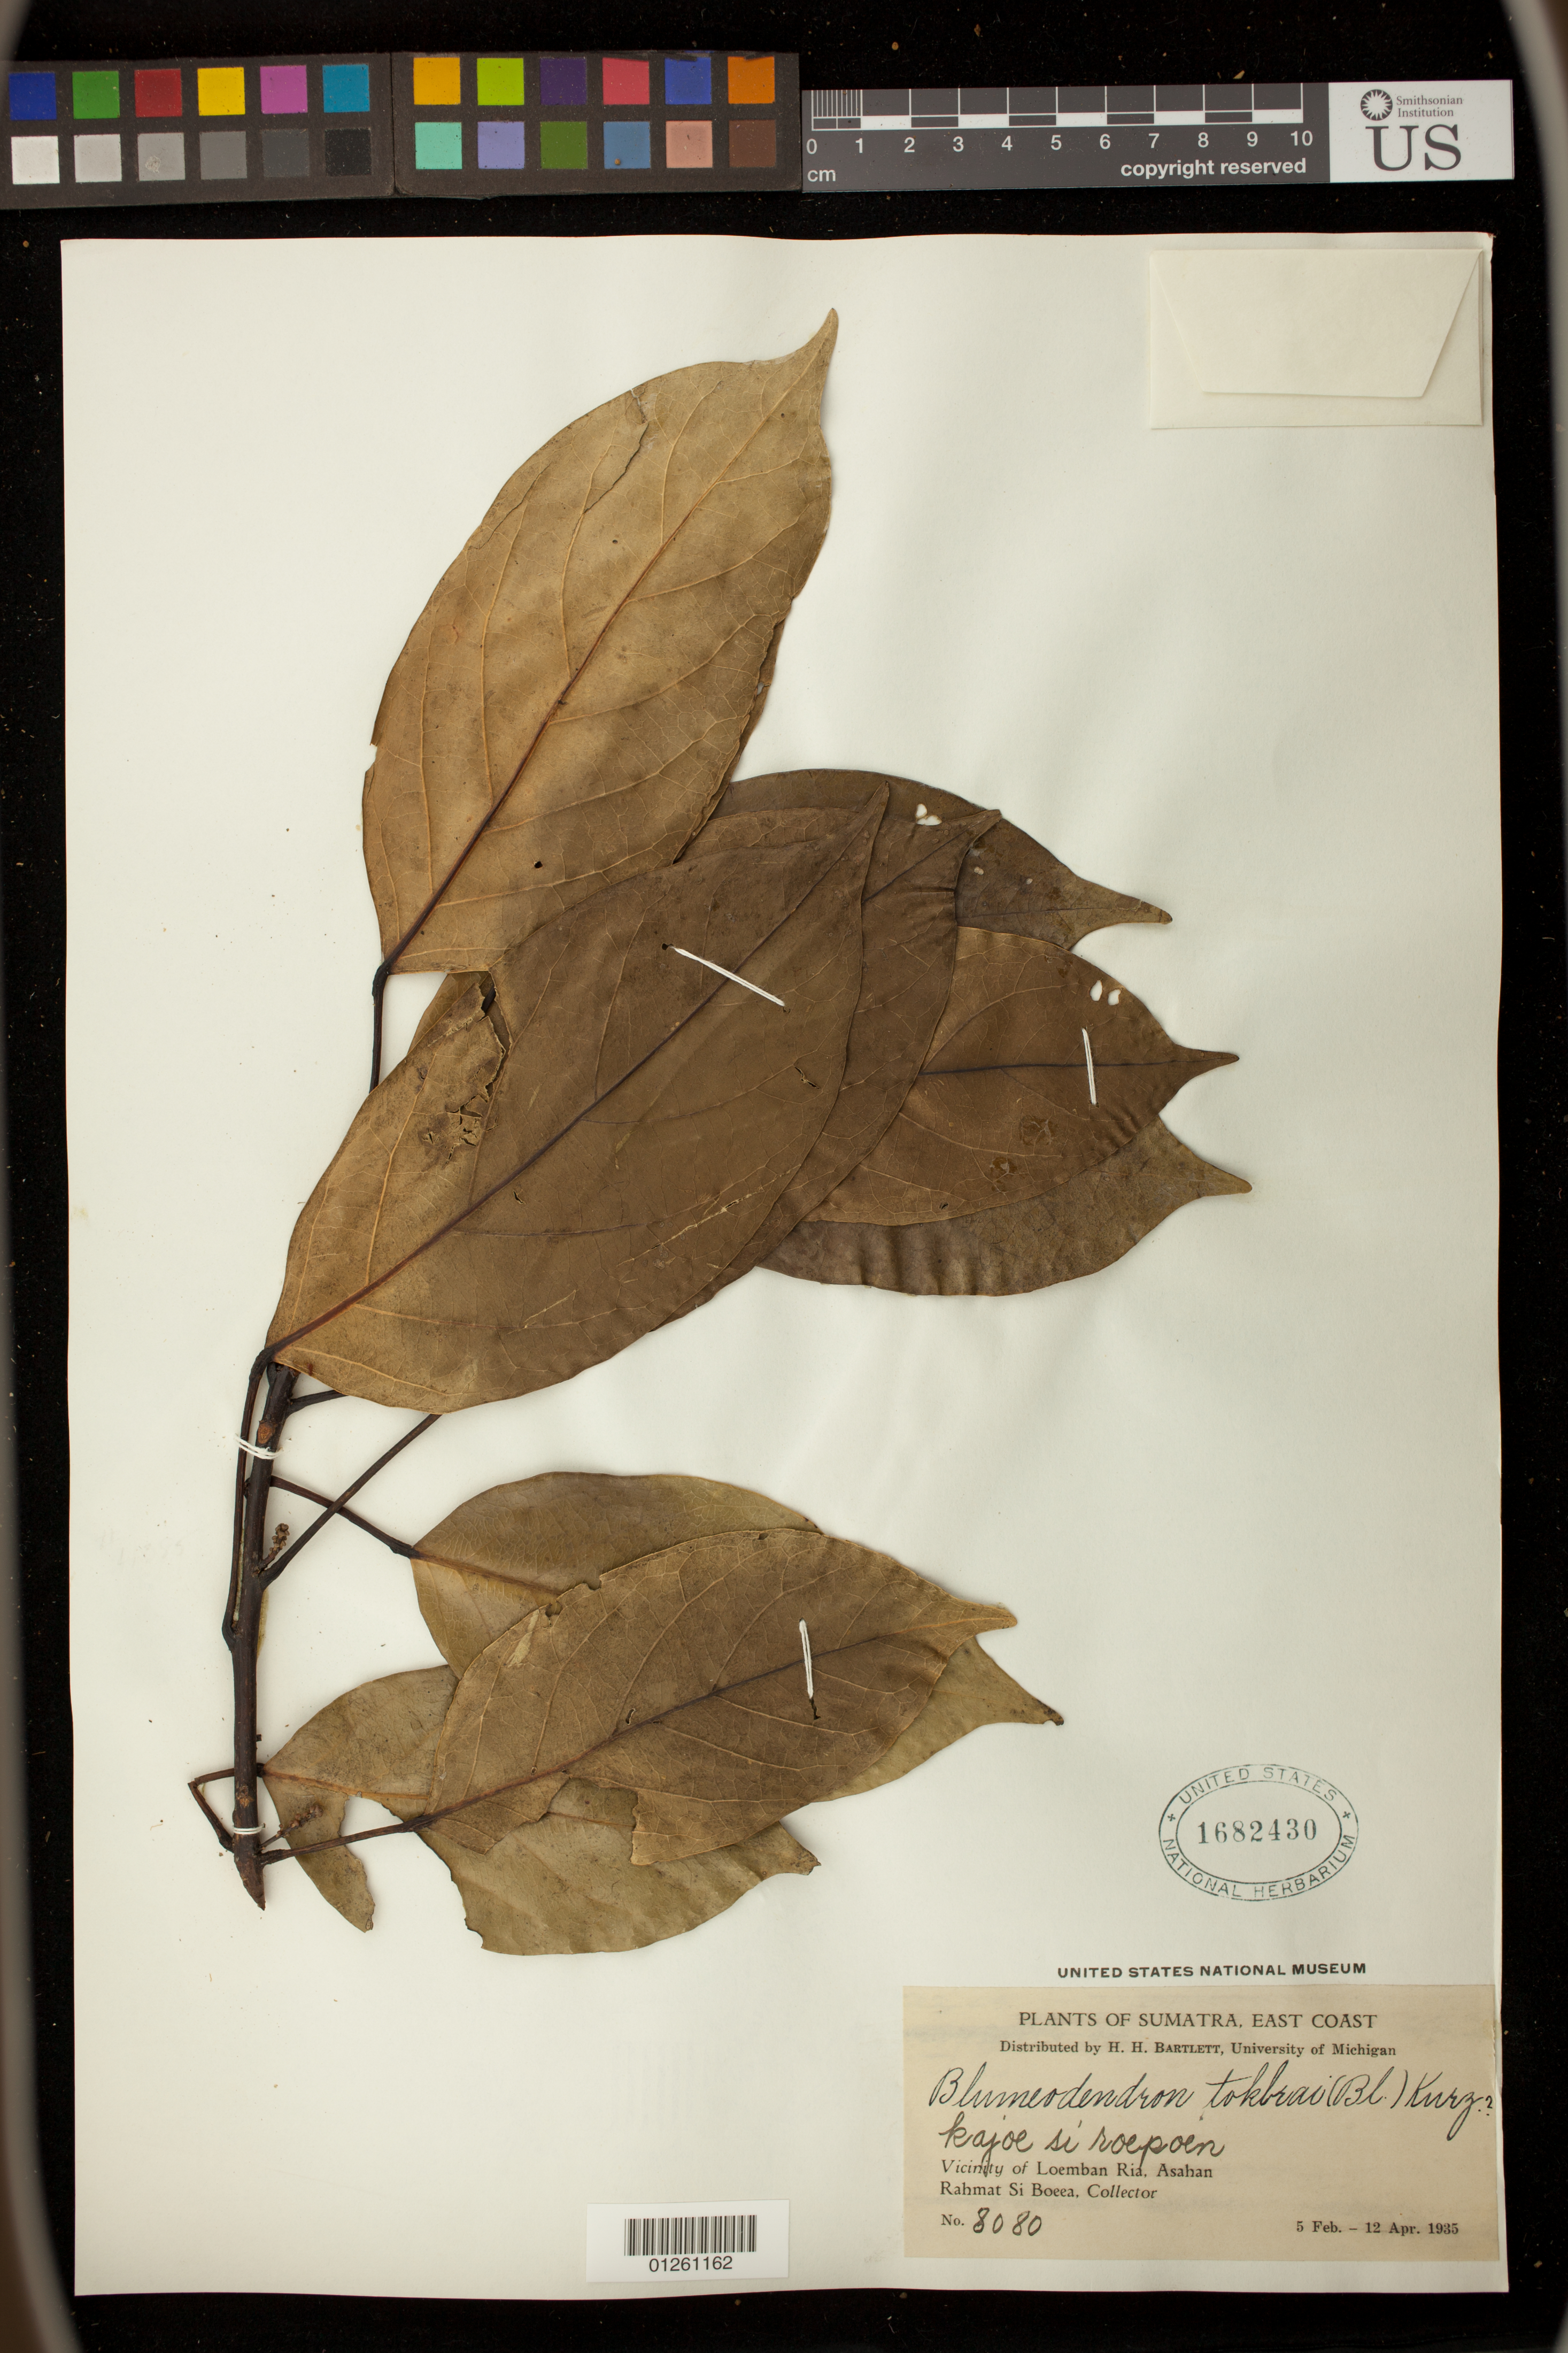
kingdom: Plantae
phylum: Tracheophyta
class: Magnoliopsida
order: Malpighiales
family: Euphorbiaceae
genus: Blumeodendron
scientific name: Blumeodendron tokbrai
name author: (Blume) Kurz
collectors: Rahmat Si Boeea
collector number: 8080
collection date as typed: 05 Feb 1935 to 12 Apr 1935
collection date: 1935-02-05/1935-04-12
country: Indonesia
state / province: Sumatra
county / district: Sumatera Utara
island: Sumatra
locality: Vicinity of Loemban Ria, Asahan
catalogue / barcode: US 1682430